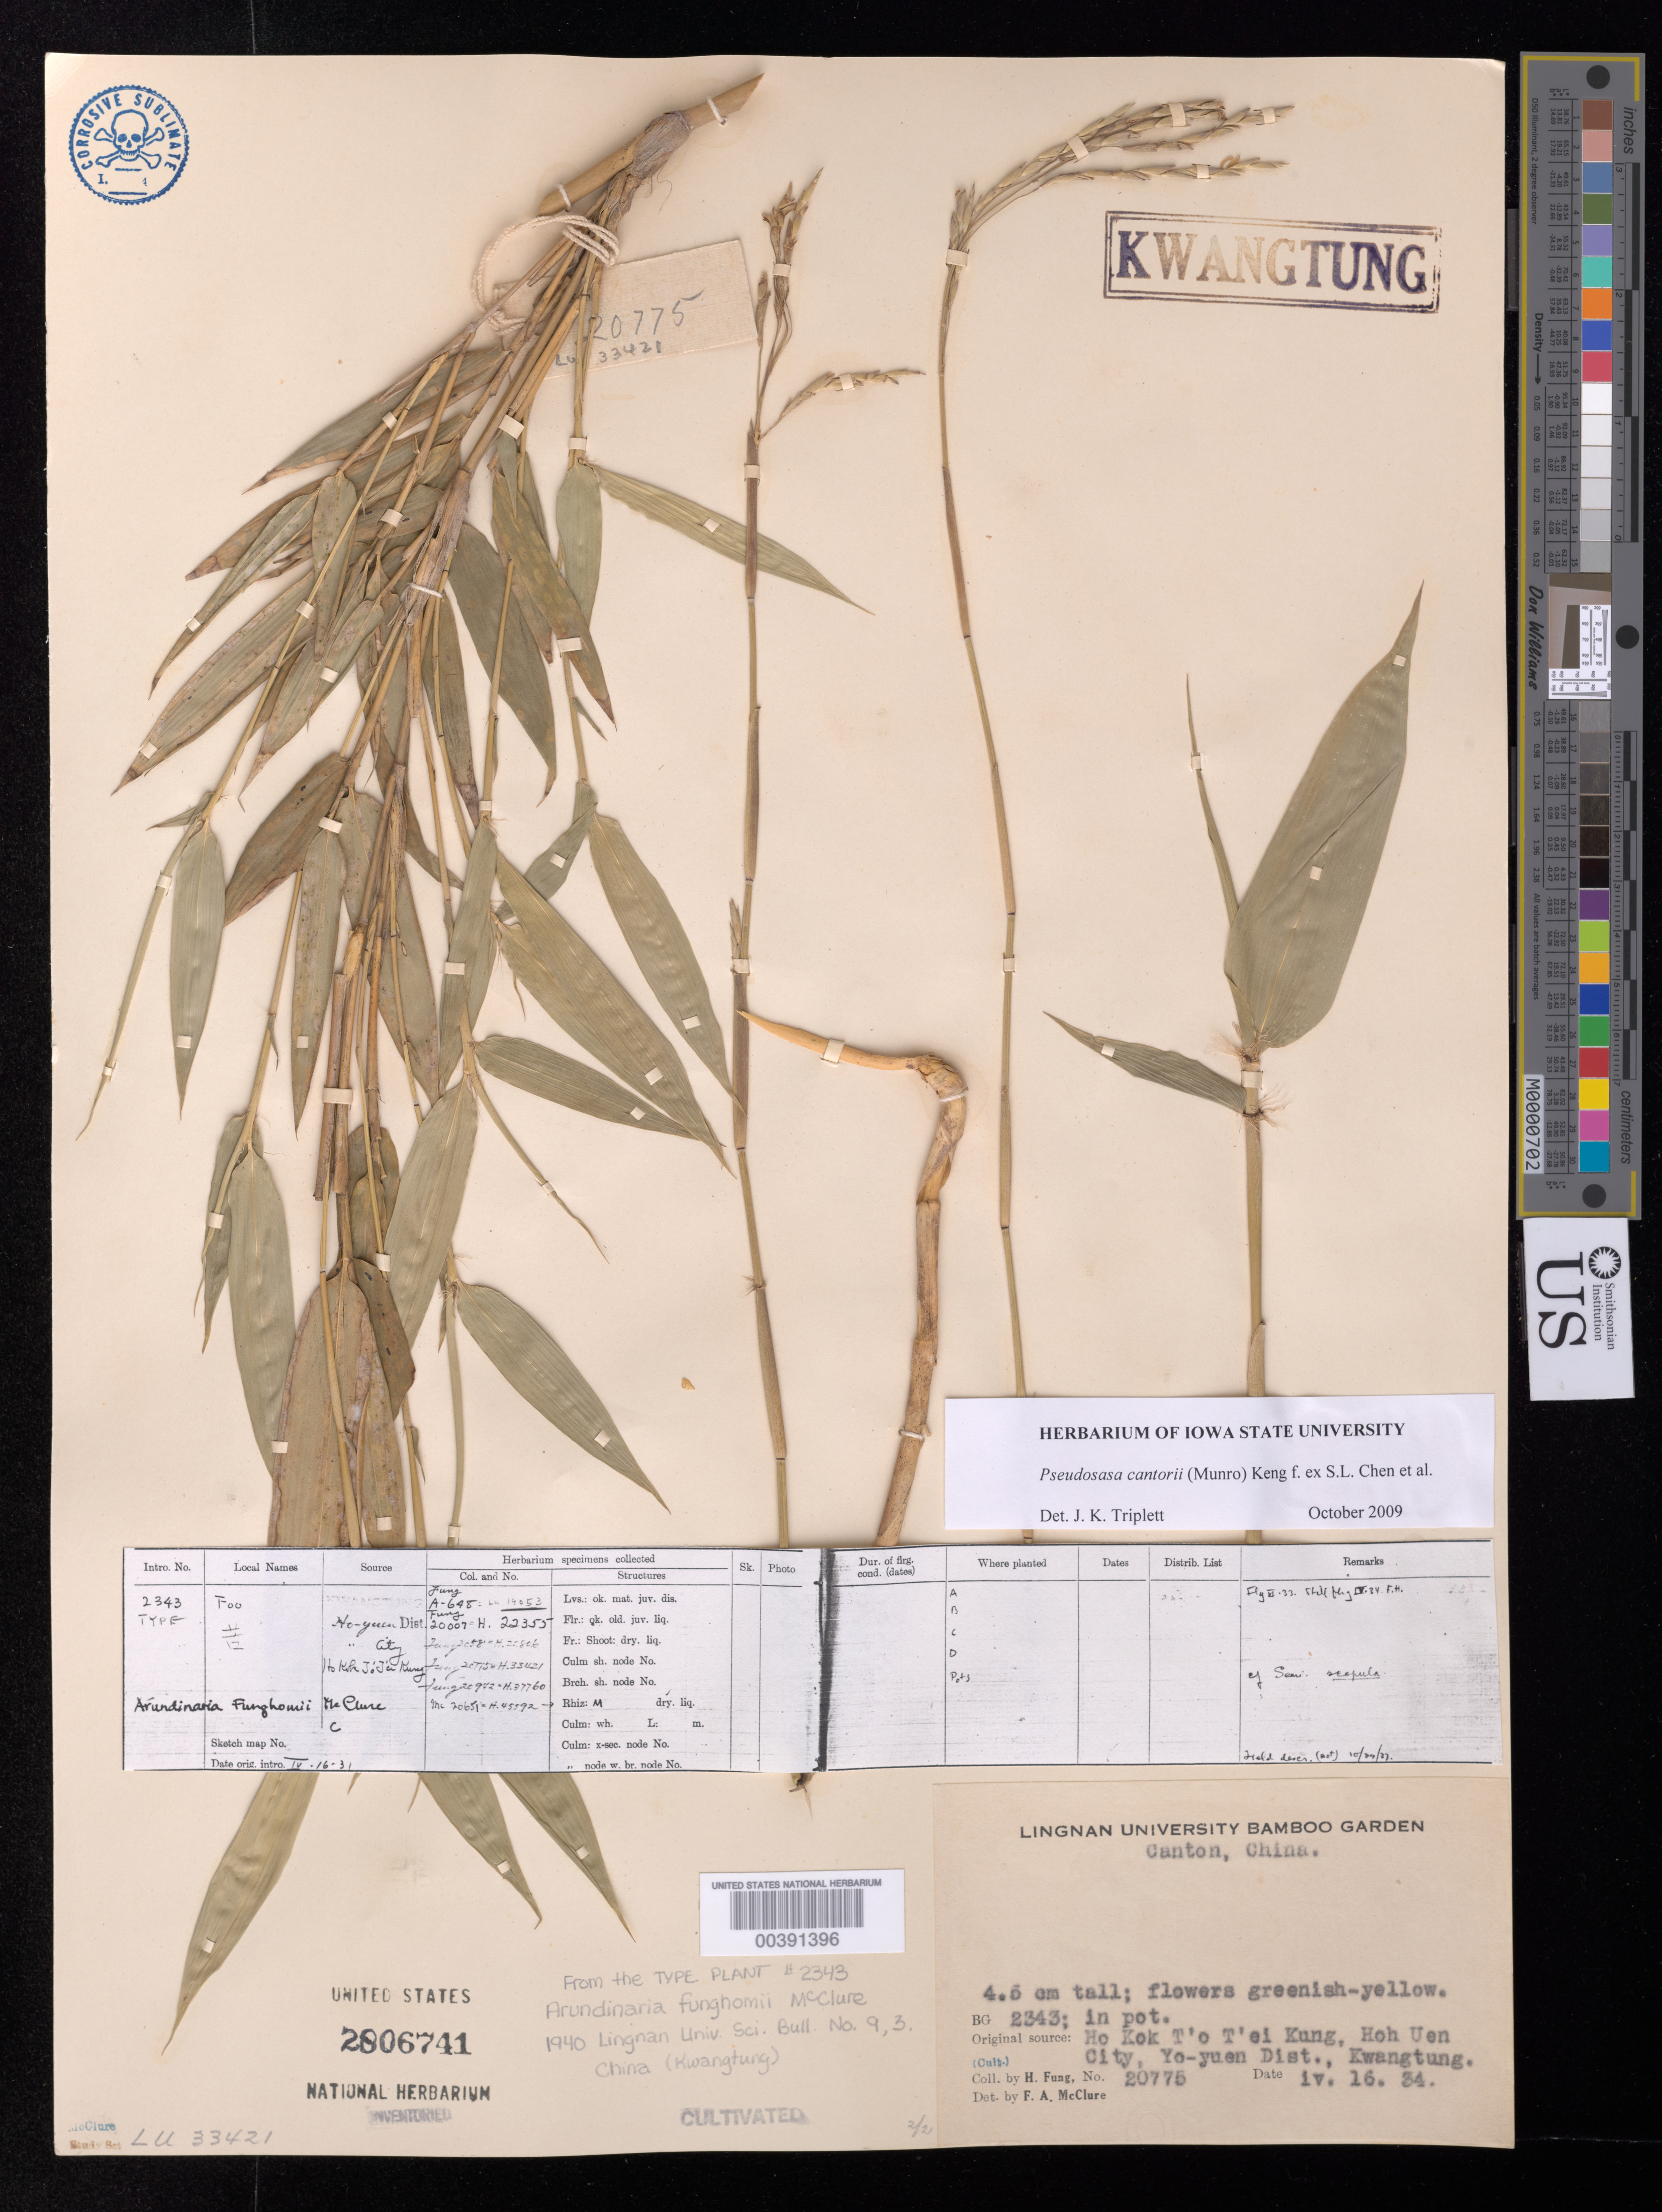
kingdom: Plantae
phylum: Tracheophyta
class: Liliopsida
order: Poales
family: Poaceae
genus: Arundinaria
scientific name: Arundinaria funghomii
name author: McClure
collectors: H. L. Fung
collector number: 20775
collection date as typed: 16 Apr 1934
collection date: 1934-04-16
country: China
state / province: Guangdong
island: Honam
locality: Lingnan univ. bg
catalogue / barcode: US 2806741